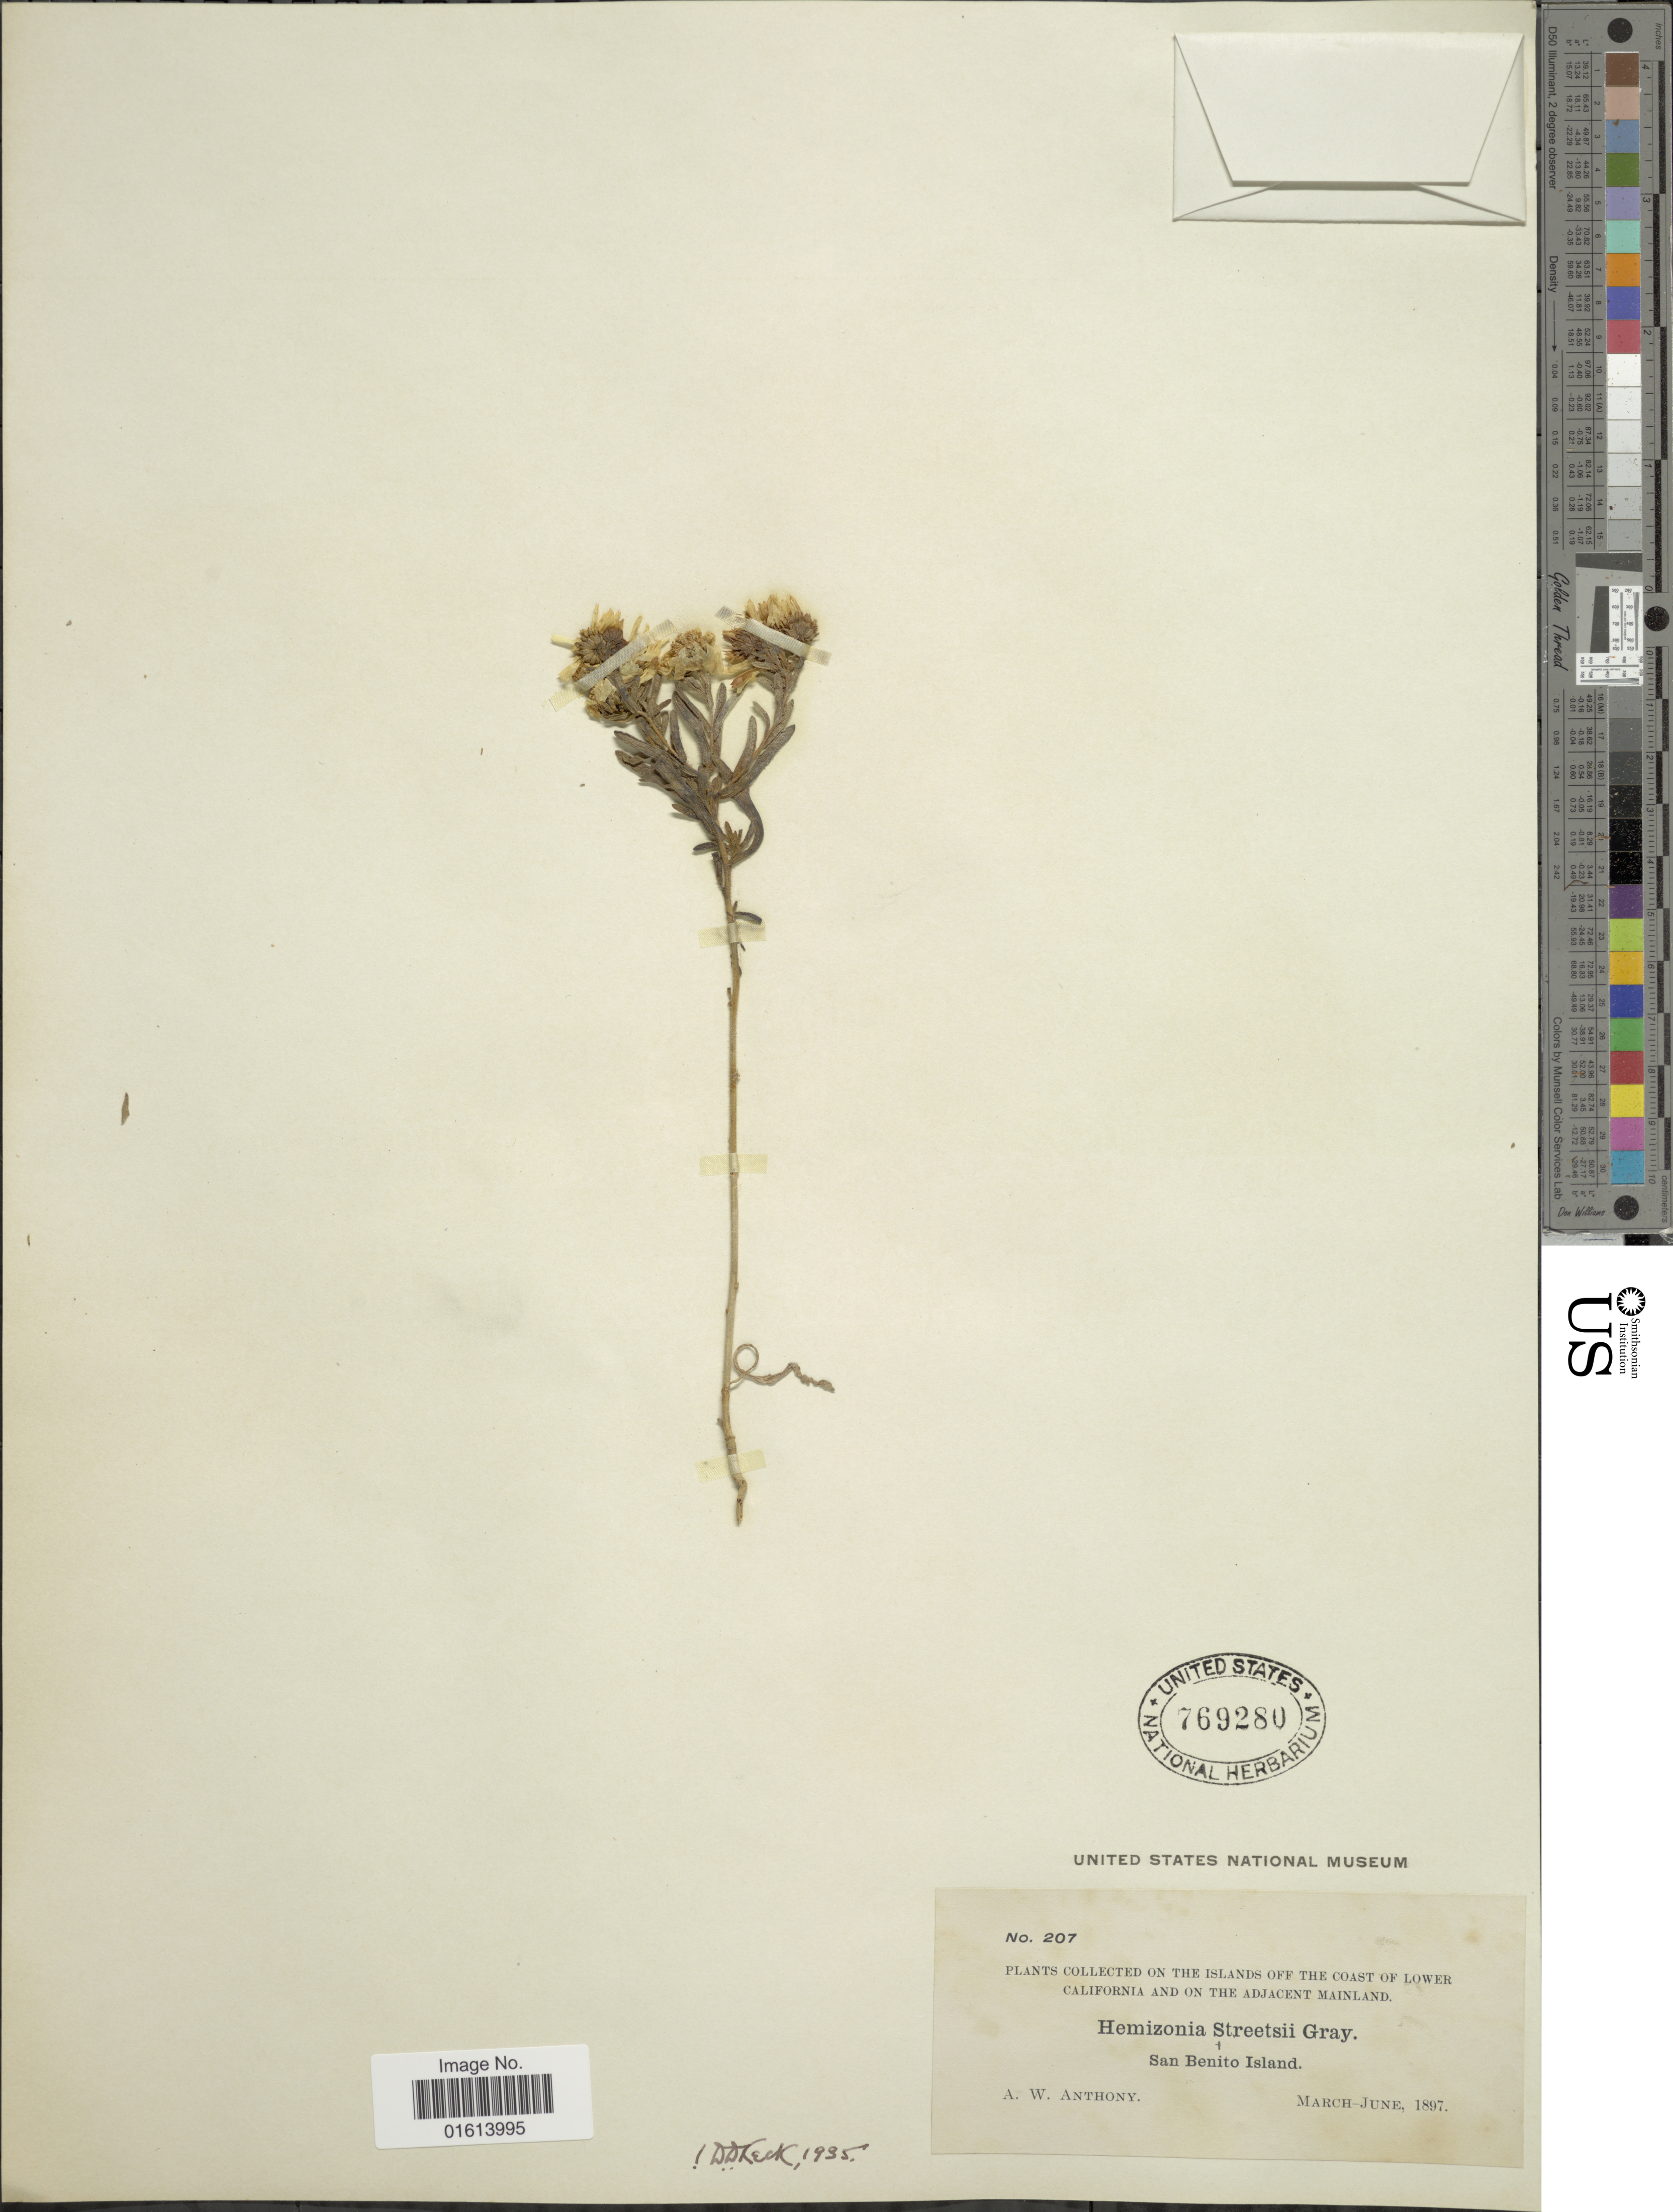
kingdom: Plantae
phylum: Tracheophyta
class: Magnoliopsida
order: Asterales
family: Asteraceae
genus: Deinandra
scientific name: Deinandra streetsii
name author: (A. Gray) B.G. Baldwin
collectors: A. W. Anthony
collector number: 207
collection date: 1897-03/1897-06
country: Mexico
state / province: Baja California Norte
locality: Islands of the Coast of Lower California and on the adjacent Mainland, San Benito Island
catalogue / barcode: US 769280